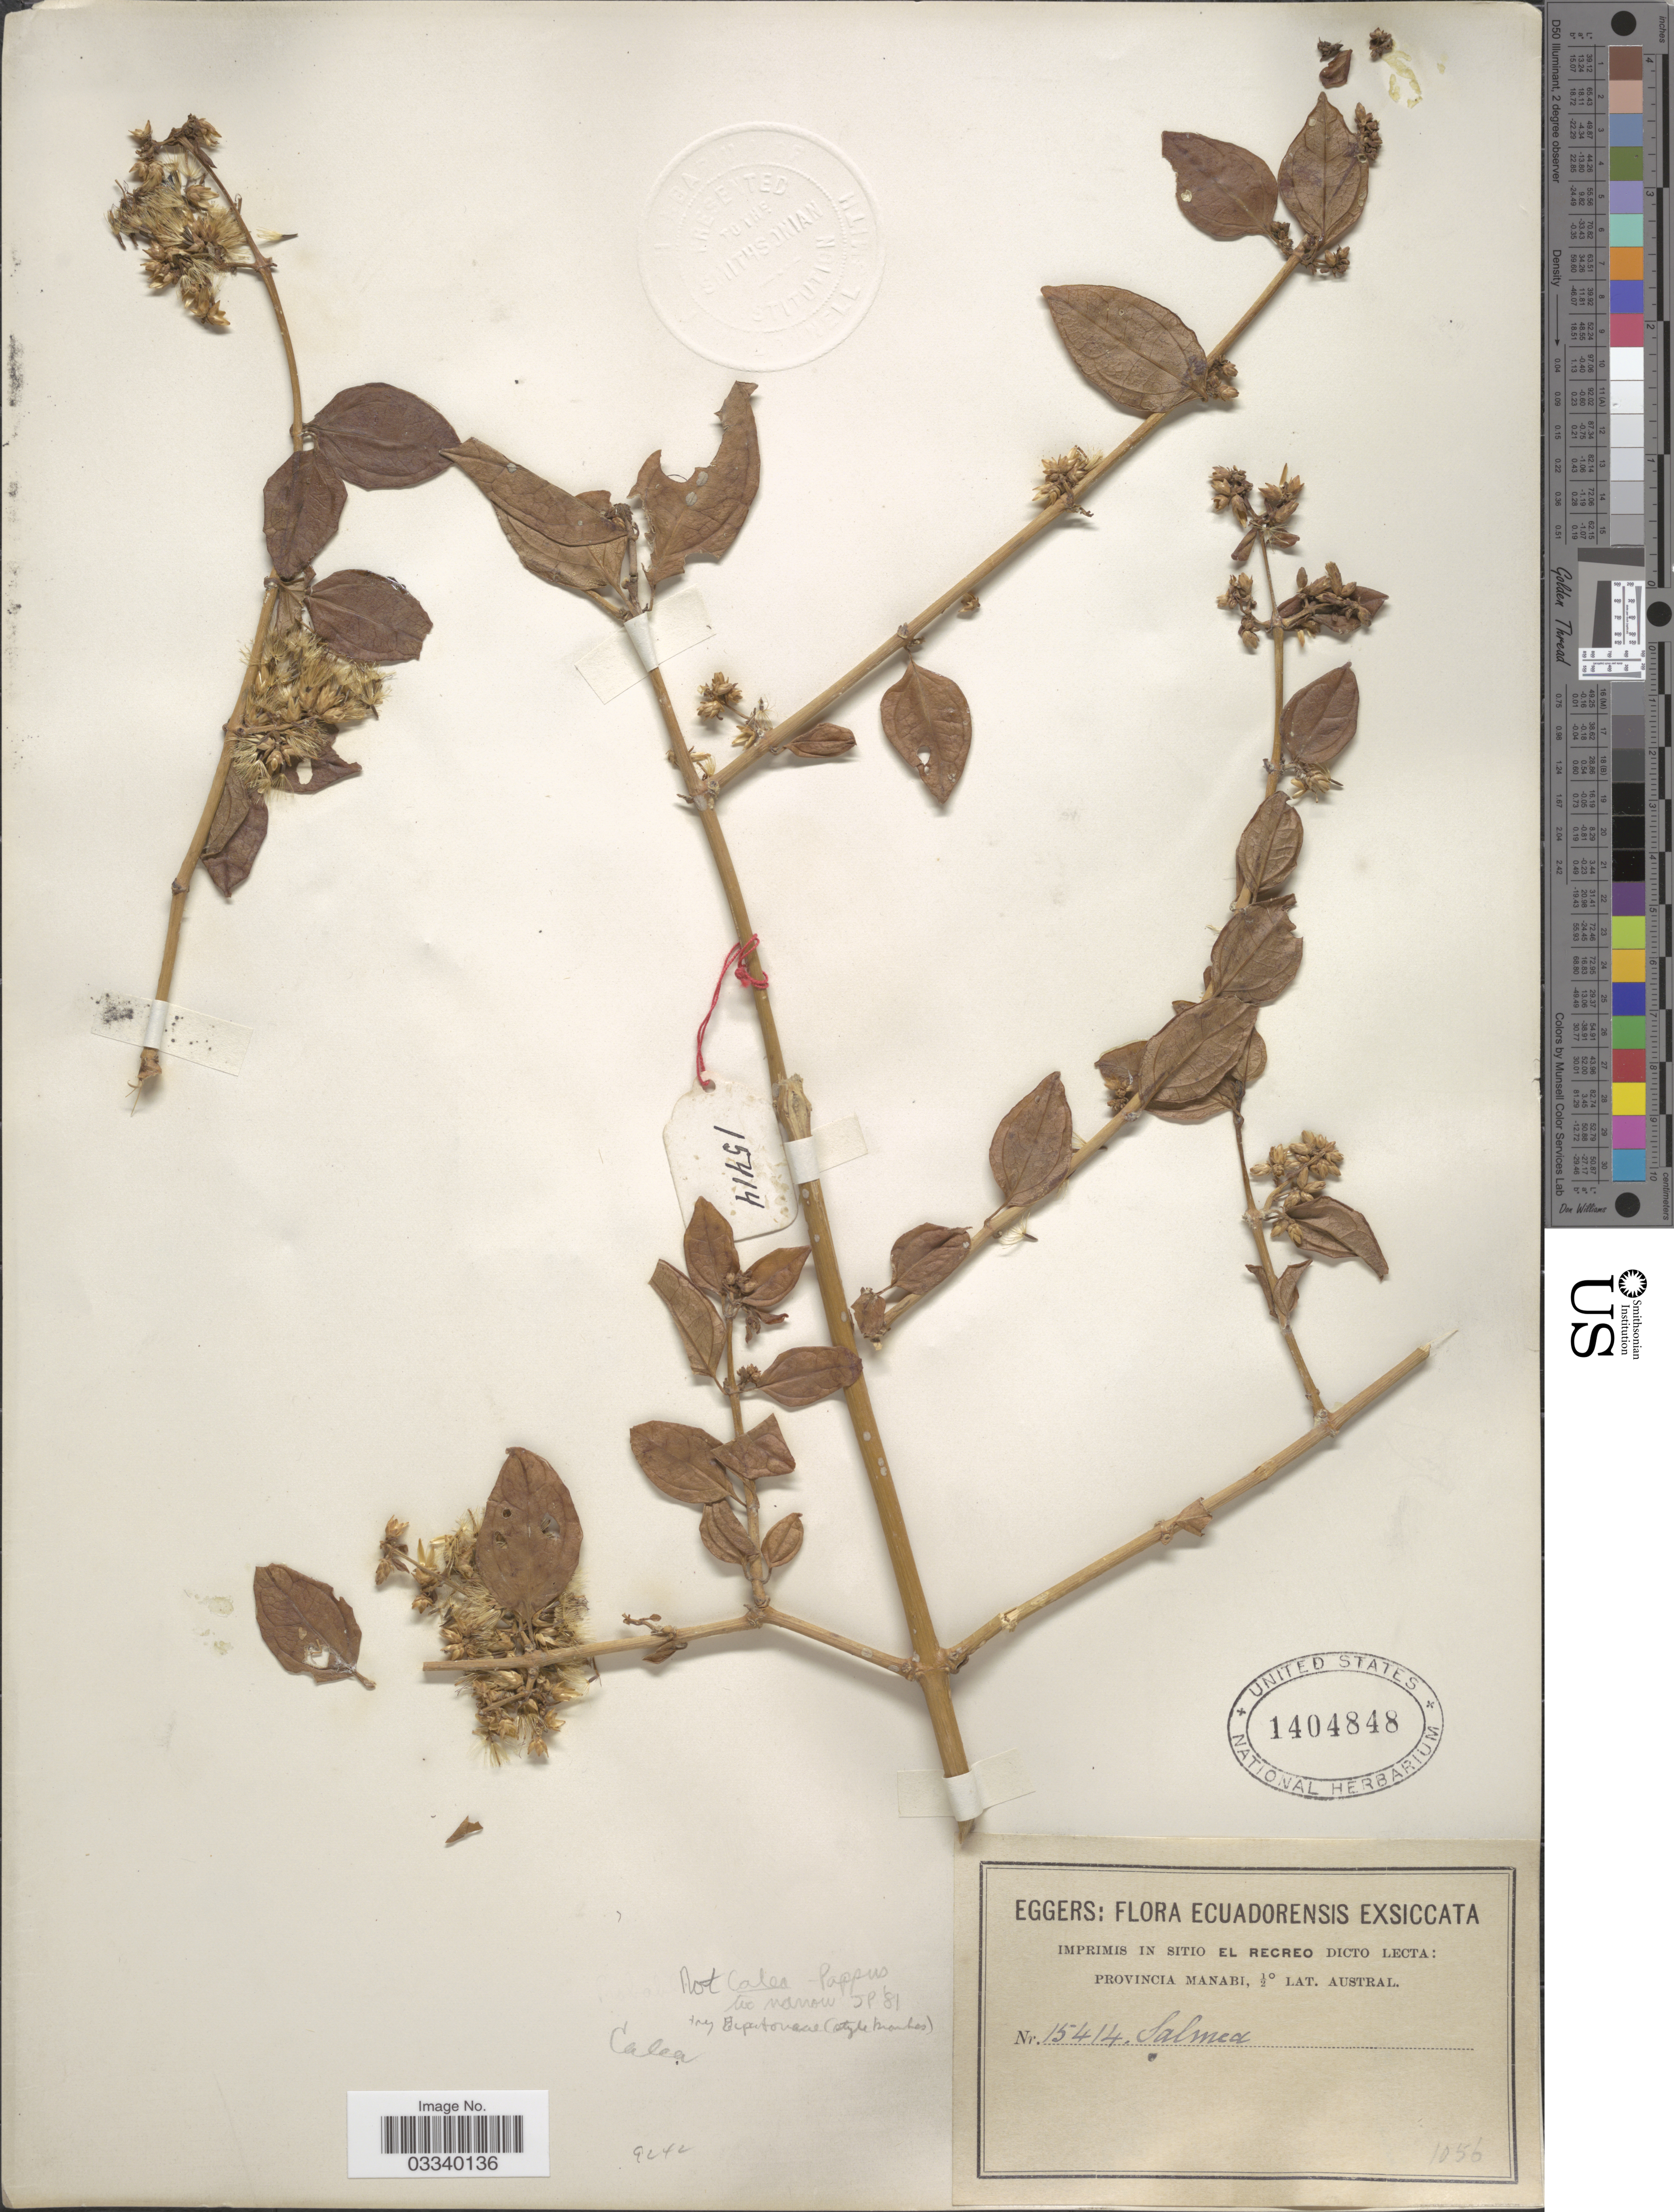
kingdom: Plantae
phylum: Tracheophyta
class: Magnoliopsida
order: Asterales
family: Asteraceae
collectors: -. Eggers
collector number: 15414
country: Ecuador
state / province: Manabí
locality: El Recreo.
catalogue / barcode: US 1404848